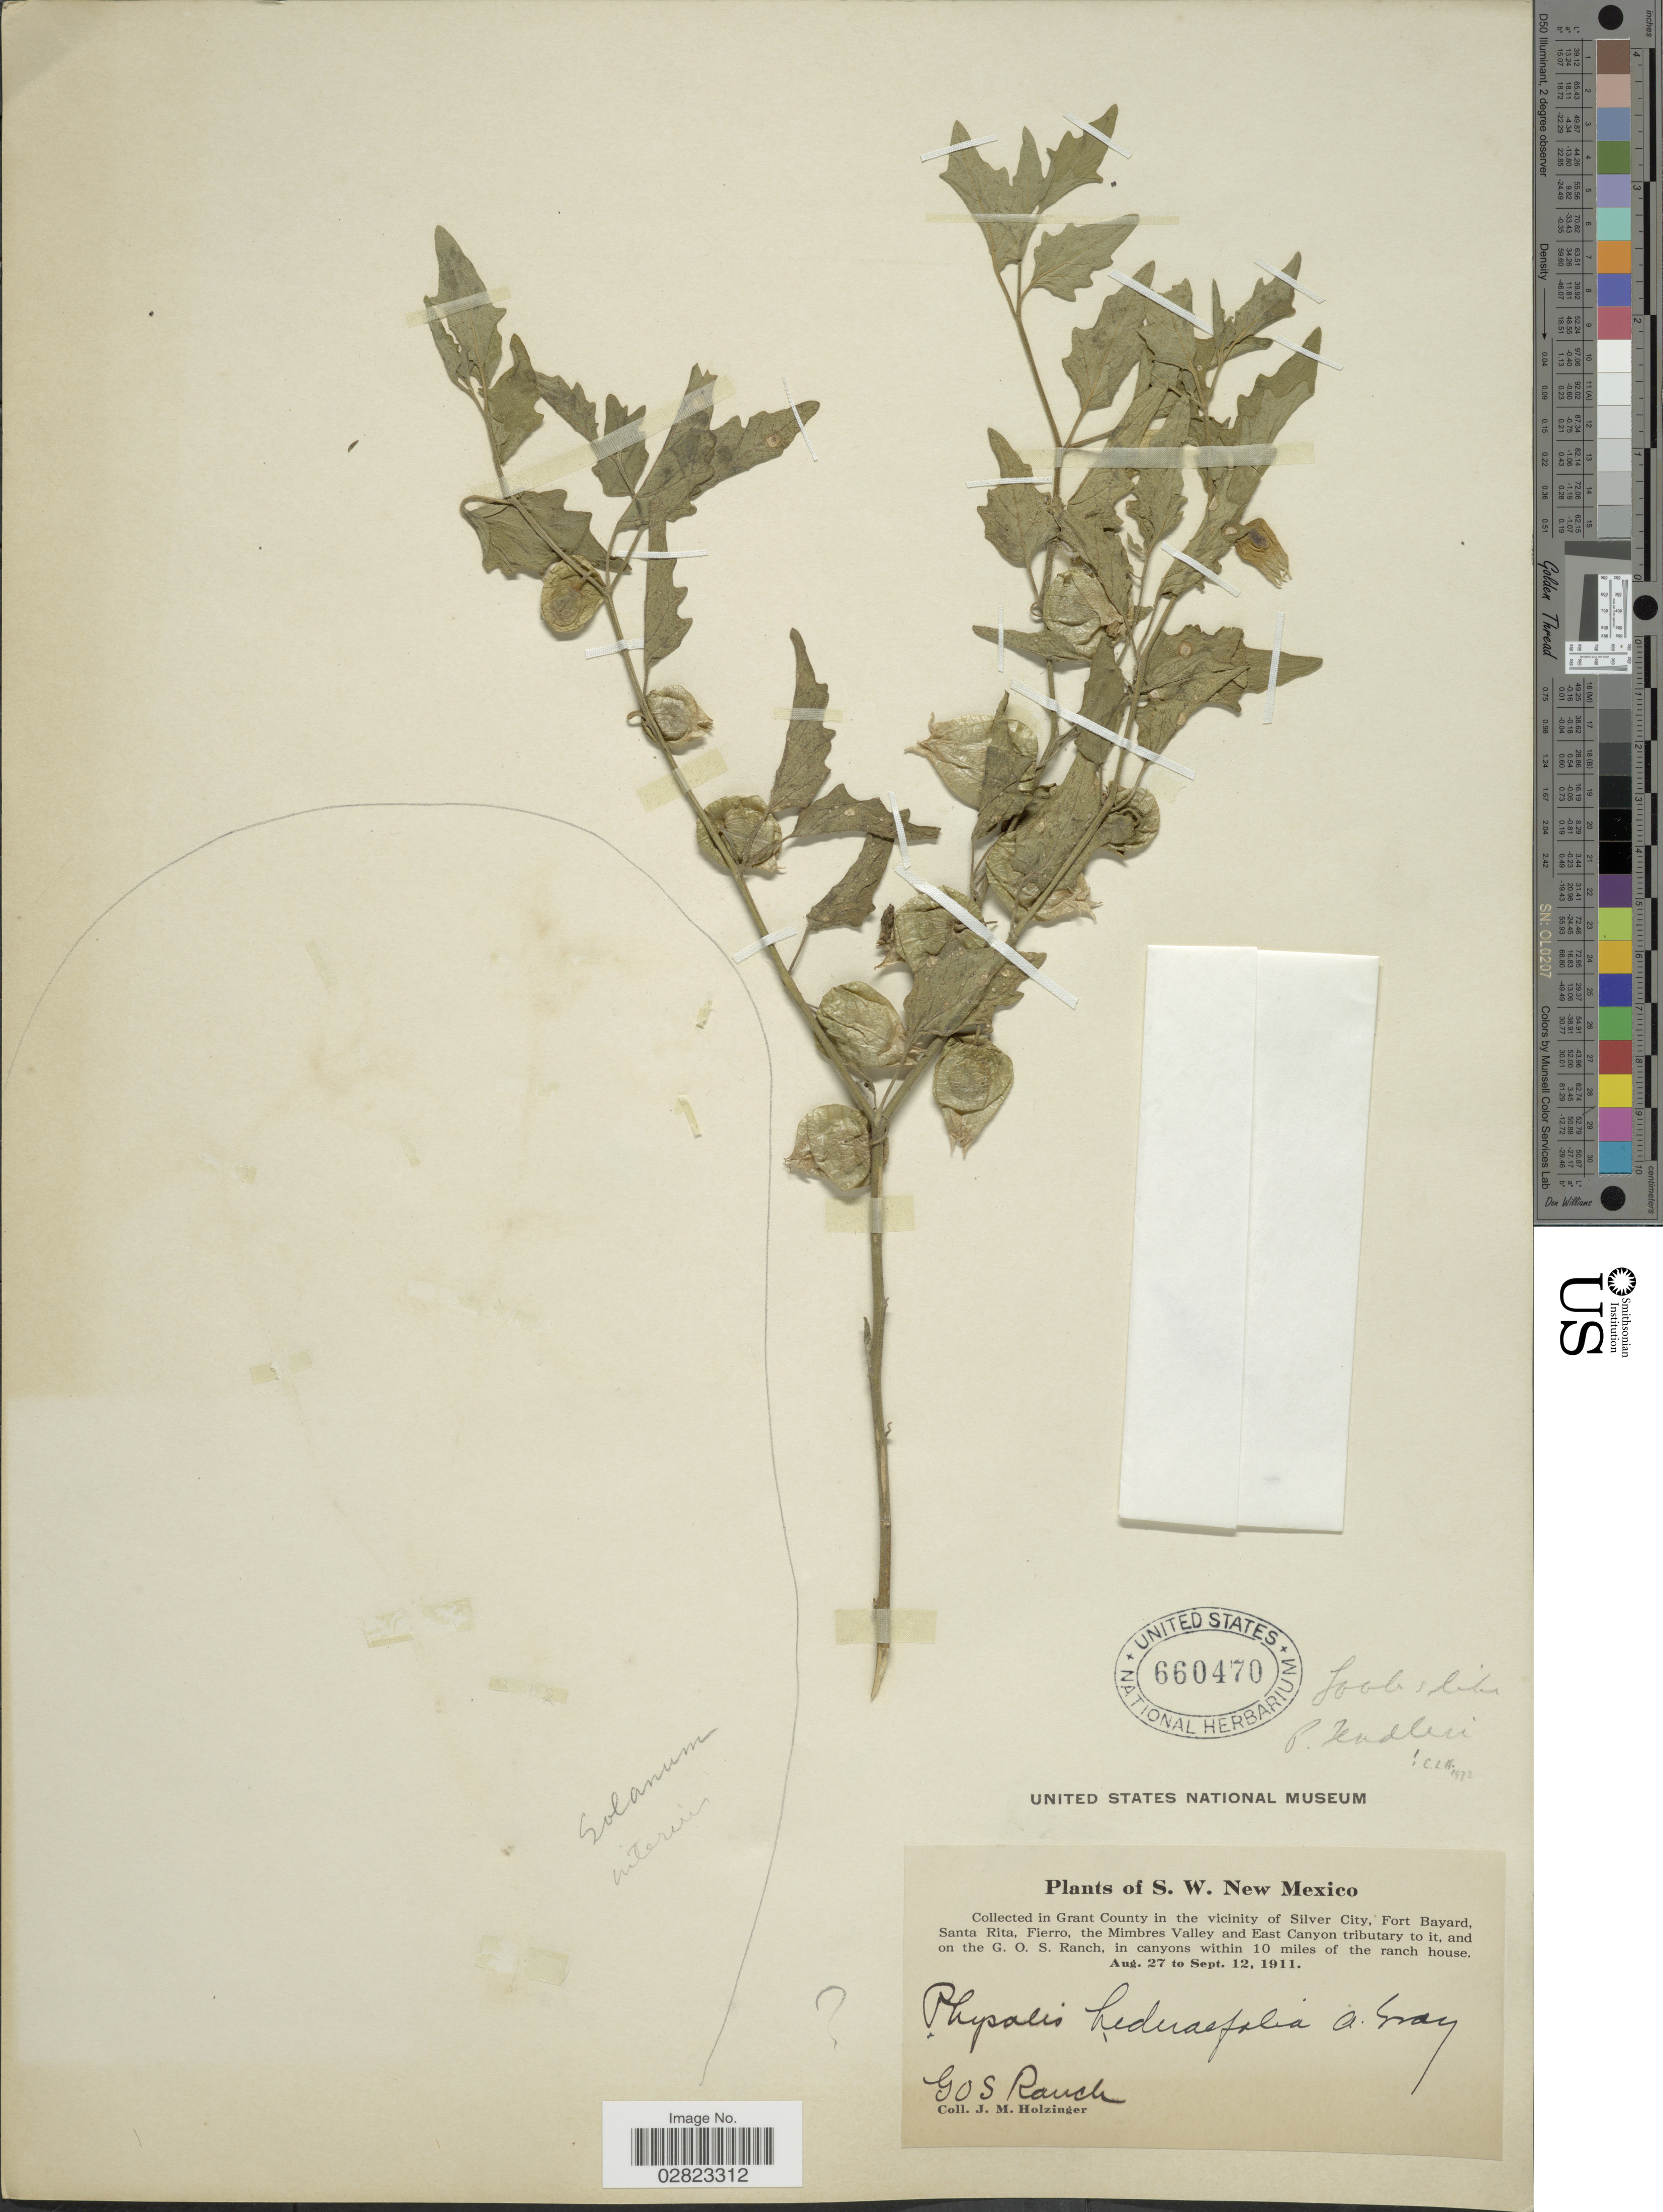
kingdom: Plantae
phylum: Tracheophyta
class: Magnoliopsida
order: Solanales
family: Solanaceae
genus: Physalis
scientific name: Physalis fendleri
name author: A. Gray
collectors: J. M. Holzinger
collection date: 1911-08-27/1911-09-12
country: United States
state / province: New Mexico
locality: S.W. New Mexico. Collected in Grant County in the vicinity of Silver City, Fort Bayard, Santa Rita, Fierro, the Mimbres Valley and East Canyon tributary to it, and on the G.O.S. Ranch, in canyons within 10 miles of the ranch house. GOS Ranch.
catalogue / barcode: US 660470